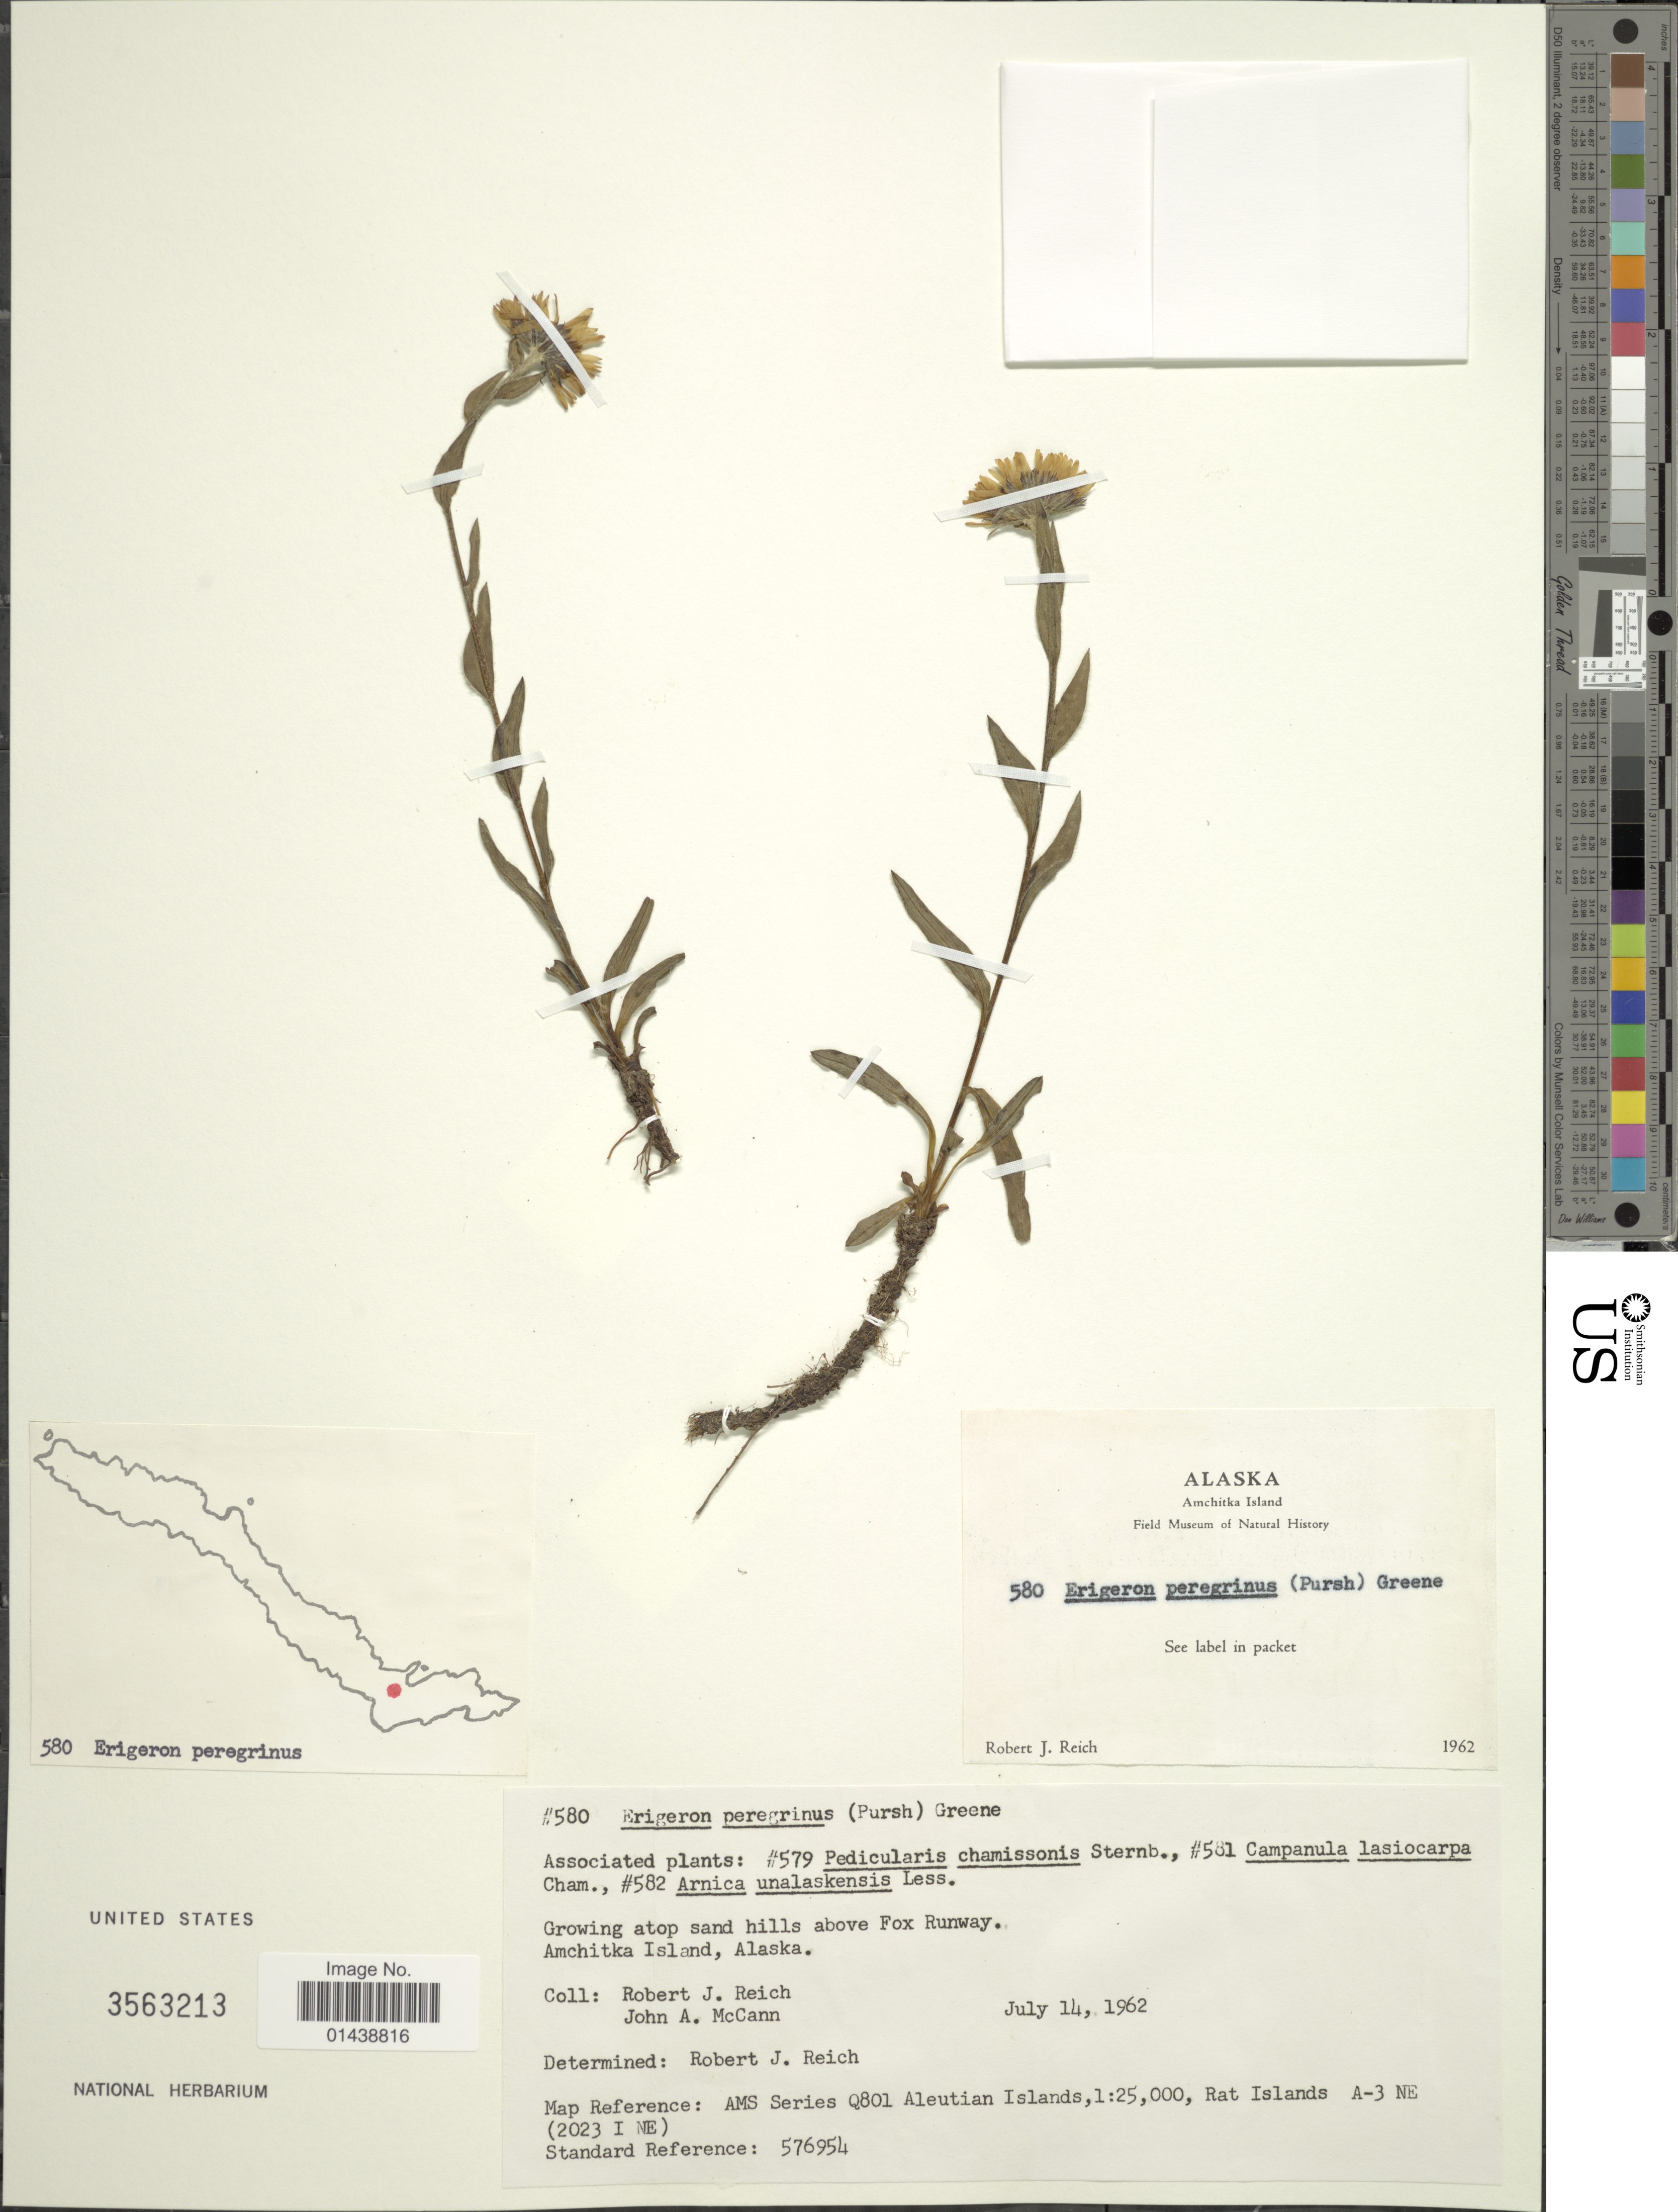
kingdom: Plantae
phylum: Tracheophyta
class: Magnoliopsida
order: Asterales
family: Asteraceae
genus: Erigeron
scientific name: Erigeron peregrinus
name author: (Banks ex Pursh) Greene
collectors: R. Reich & J. A. McCann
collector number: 580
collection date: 1962-07-14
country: United States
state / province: Alaska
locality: Above Fox Runway. Amchitka Island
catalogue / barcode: US 3563213